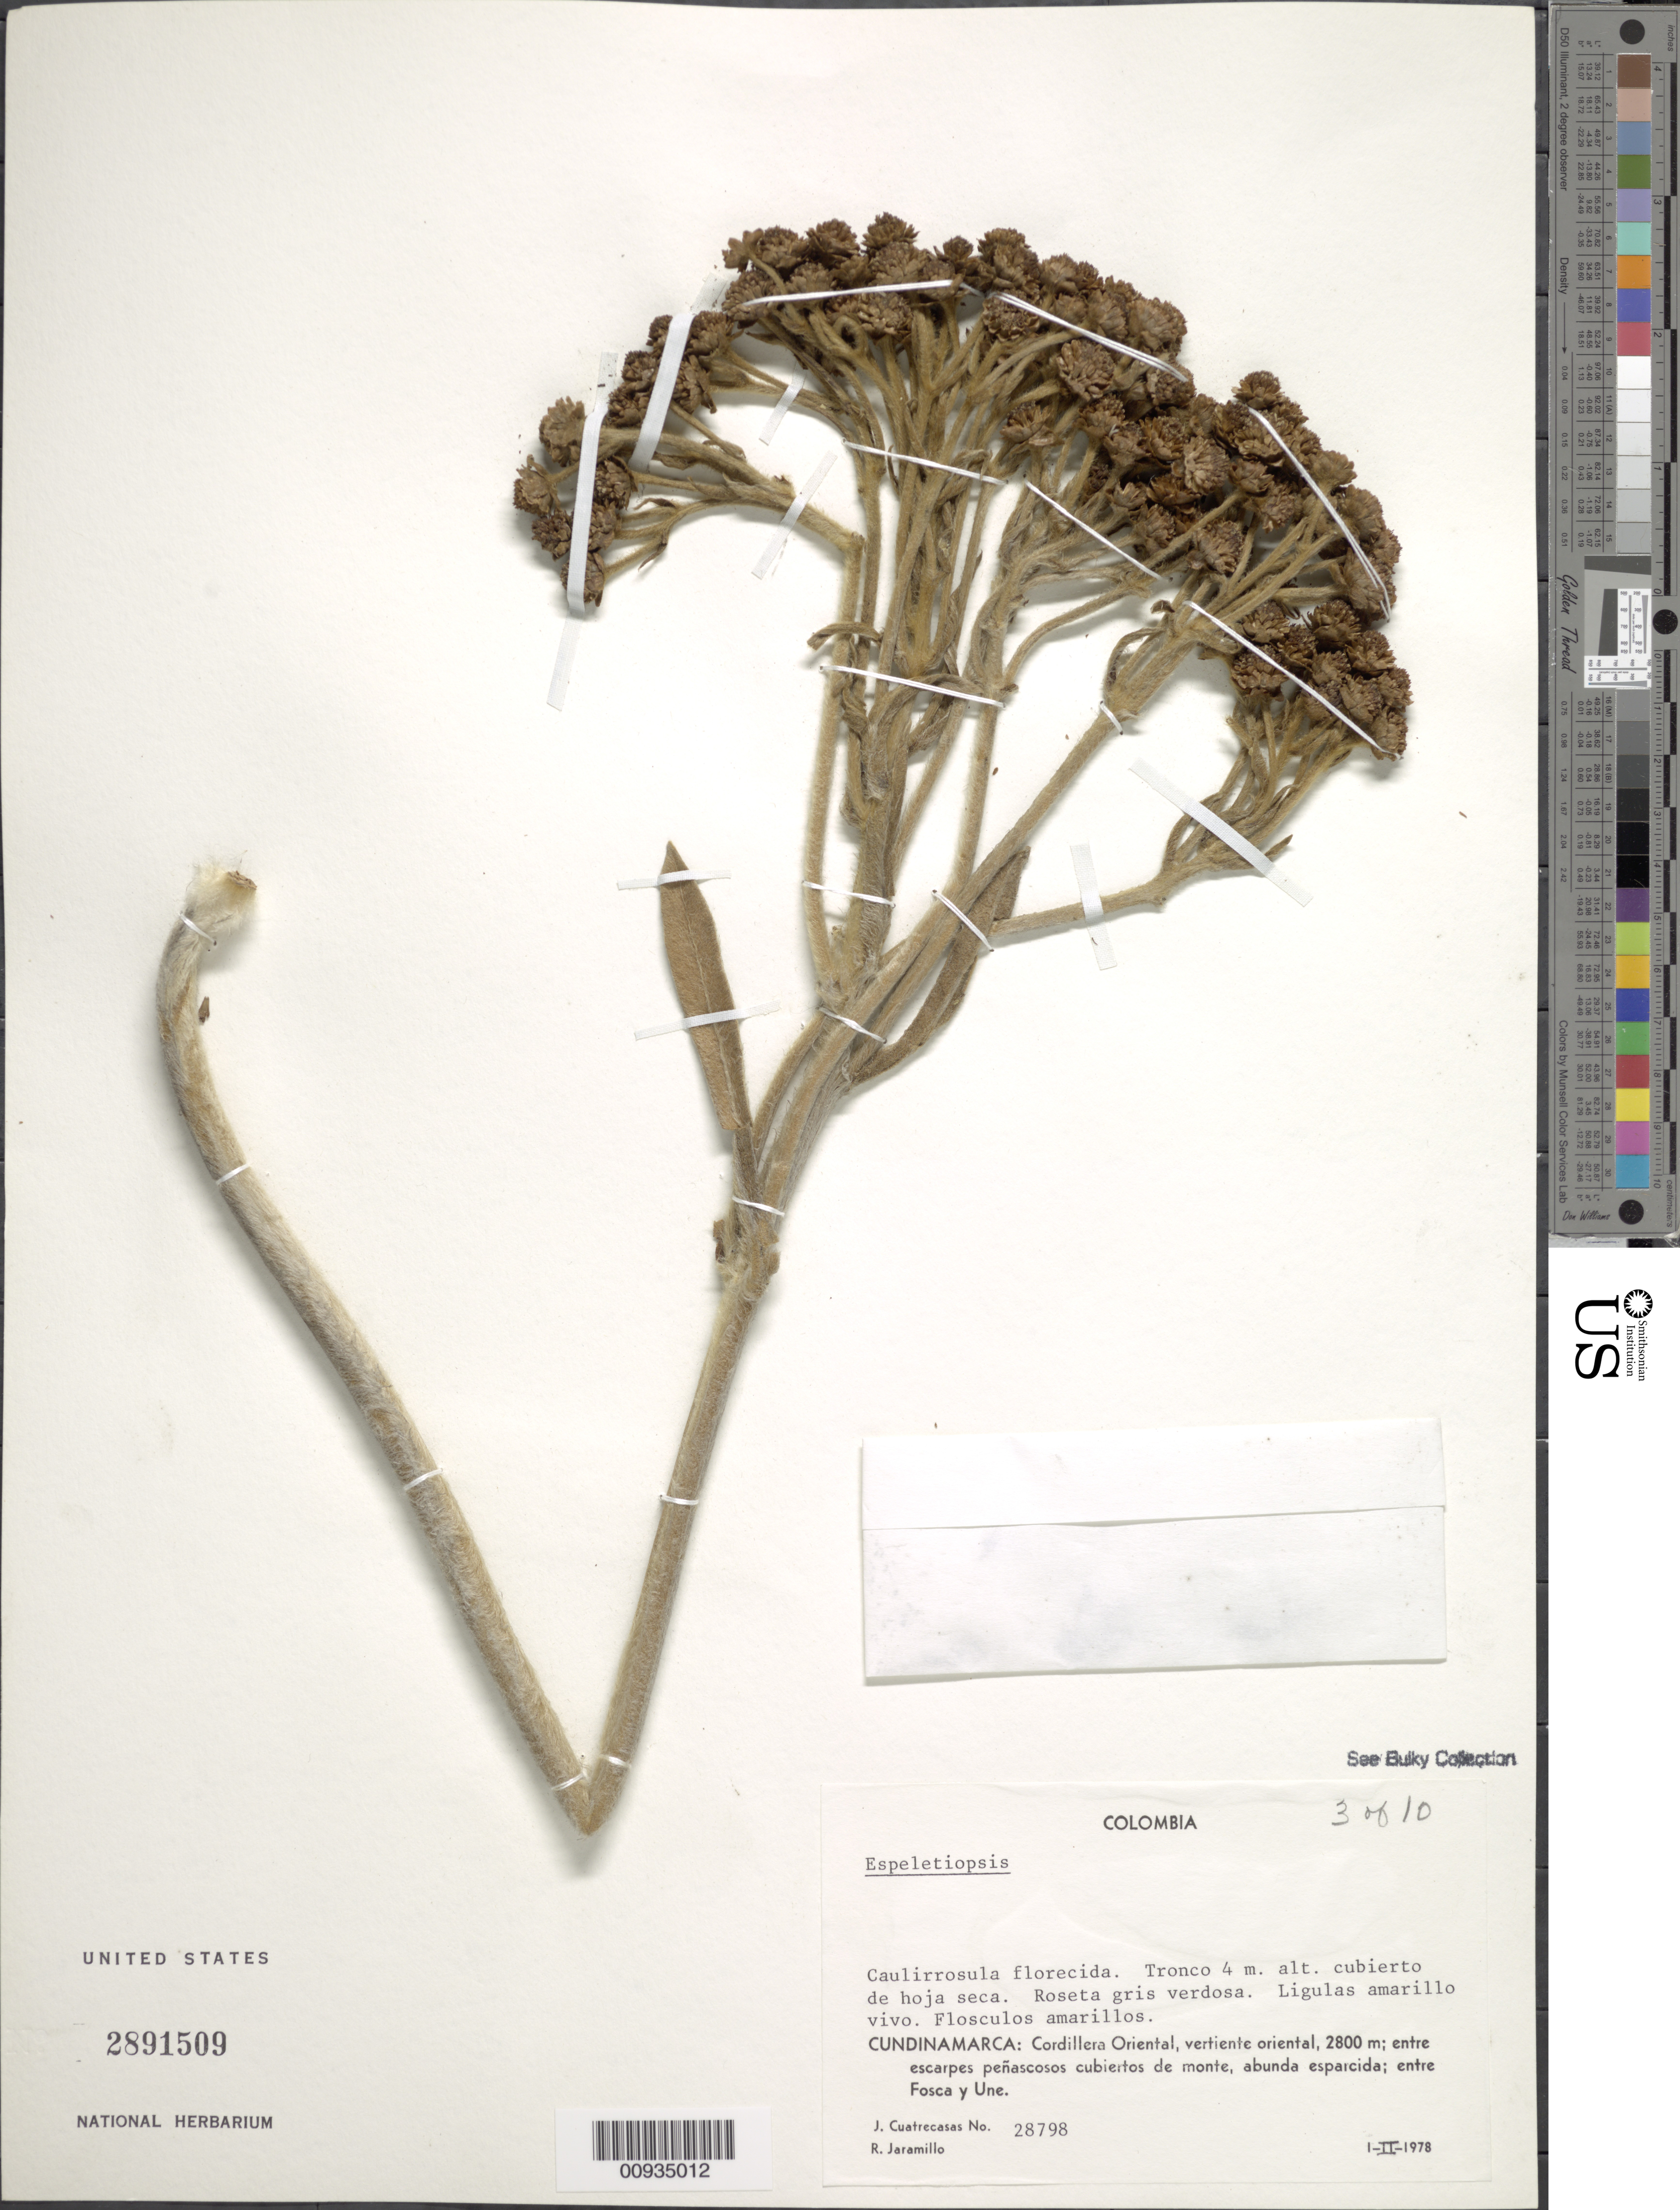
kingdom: Plantae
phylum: Tracheophyta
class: Magnoliopsida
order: Asterales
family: Asteraceae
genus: Espeletiopsis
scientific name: Espeletiopsis sp.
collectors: J. Cuatrecasas & R. Jaramillo M.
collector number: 28798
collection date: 1978-02-01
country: Colombia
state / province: Cundinamarca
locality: Cordillera Oriental, vertiente oriental, entre Fosca y Une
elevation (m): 2800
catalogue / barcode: US 2891509